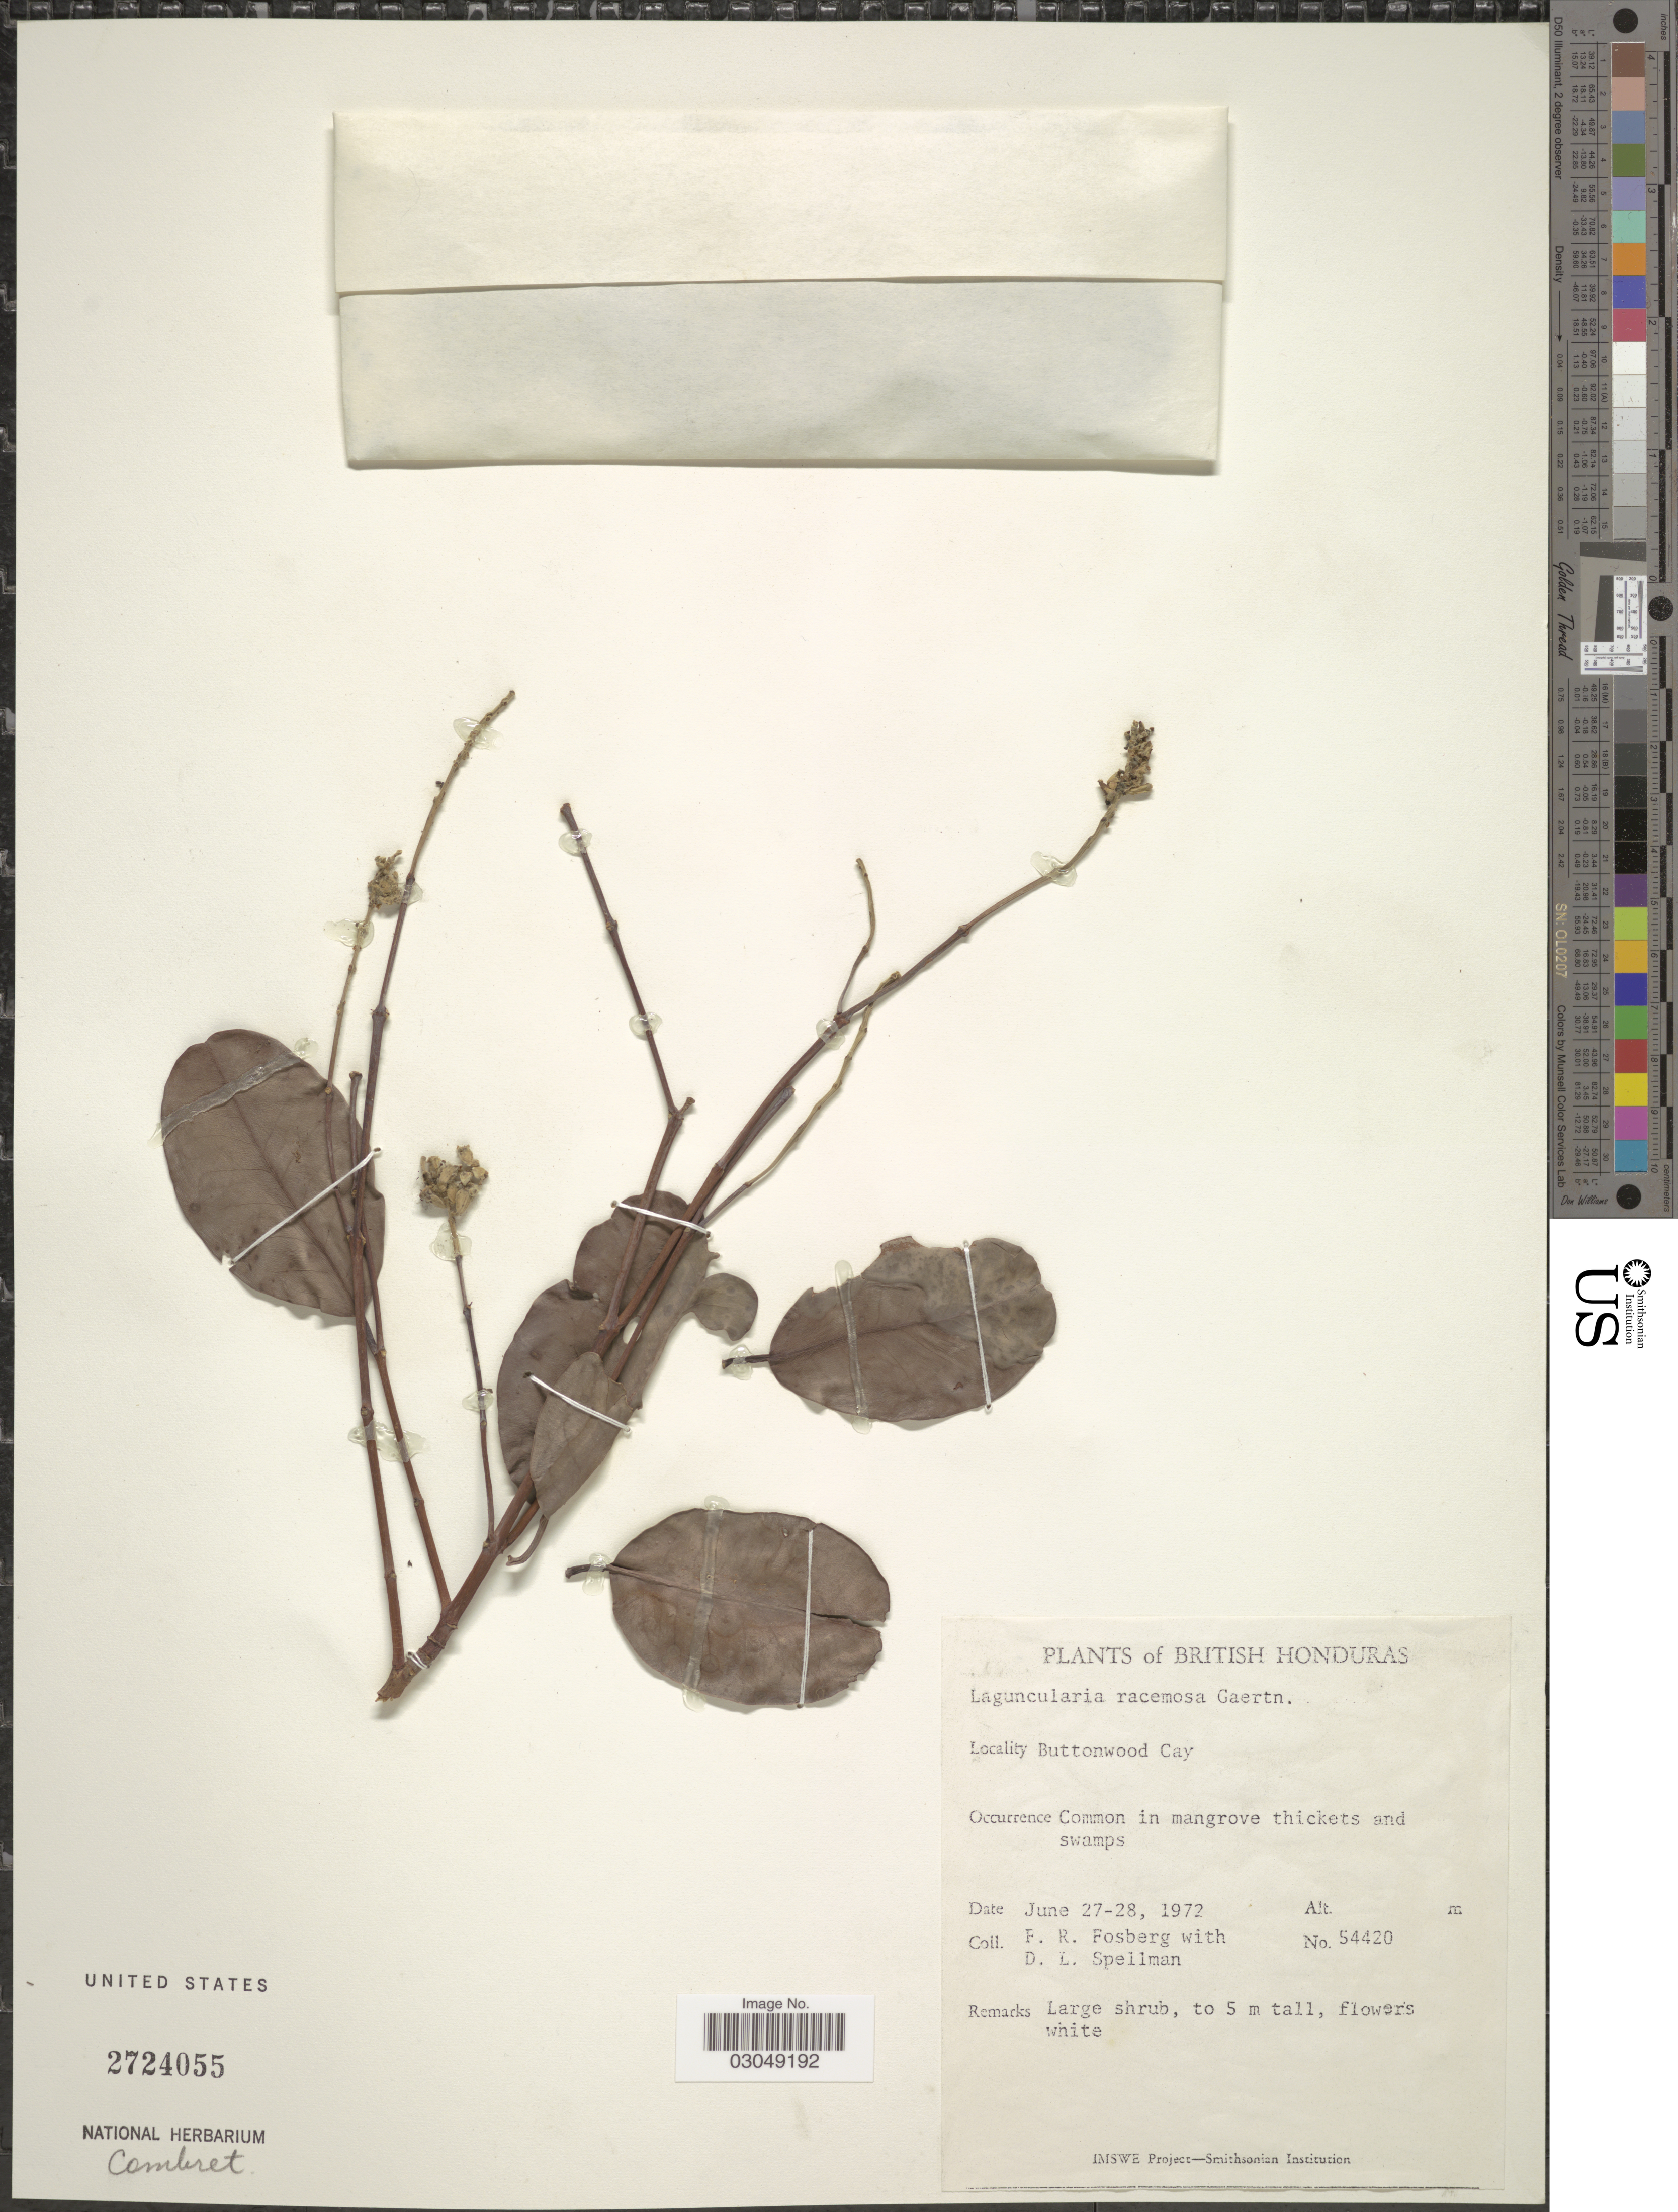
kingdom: Plantae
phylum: Tracheophyta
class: Magnoliopsida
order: Myrtales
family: Combretaceae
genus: Laguncularia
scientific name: Laguncularia racemosa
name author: (L.) C.F. Gaertn.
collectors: F. R. Fosberg & D. L. Spellman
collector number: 54420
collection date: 1972-06-27/1972-06-28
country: Belize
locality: British Honduras. Buttonwood Cay.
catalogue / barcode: US 2724055